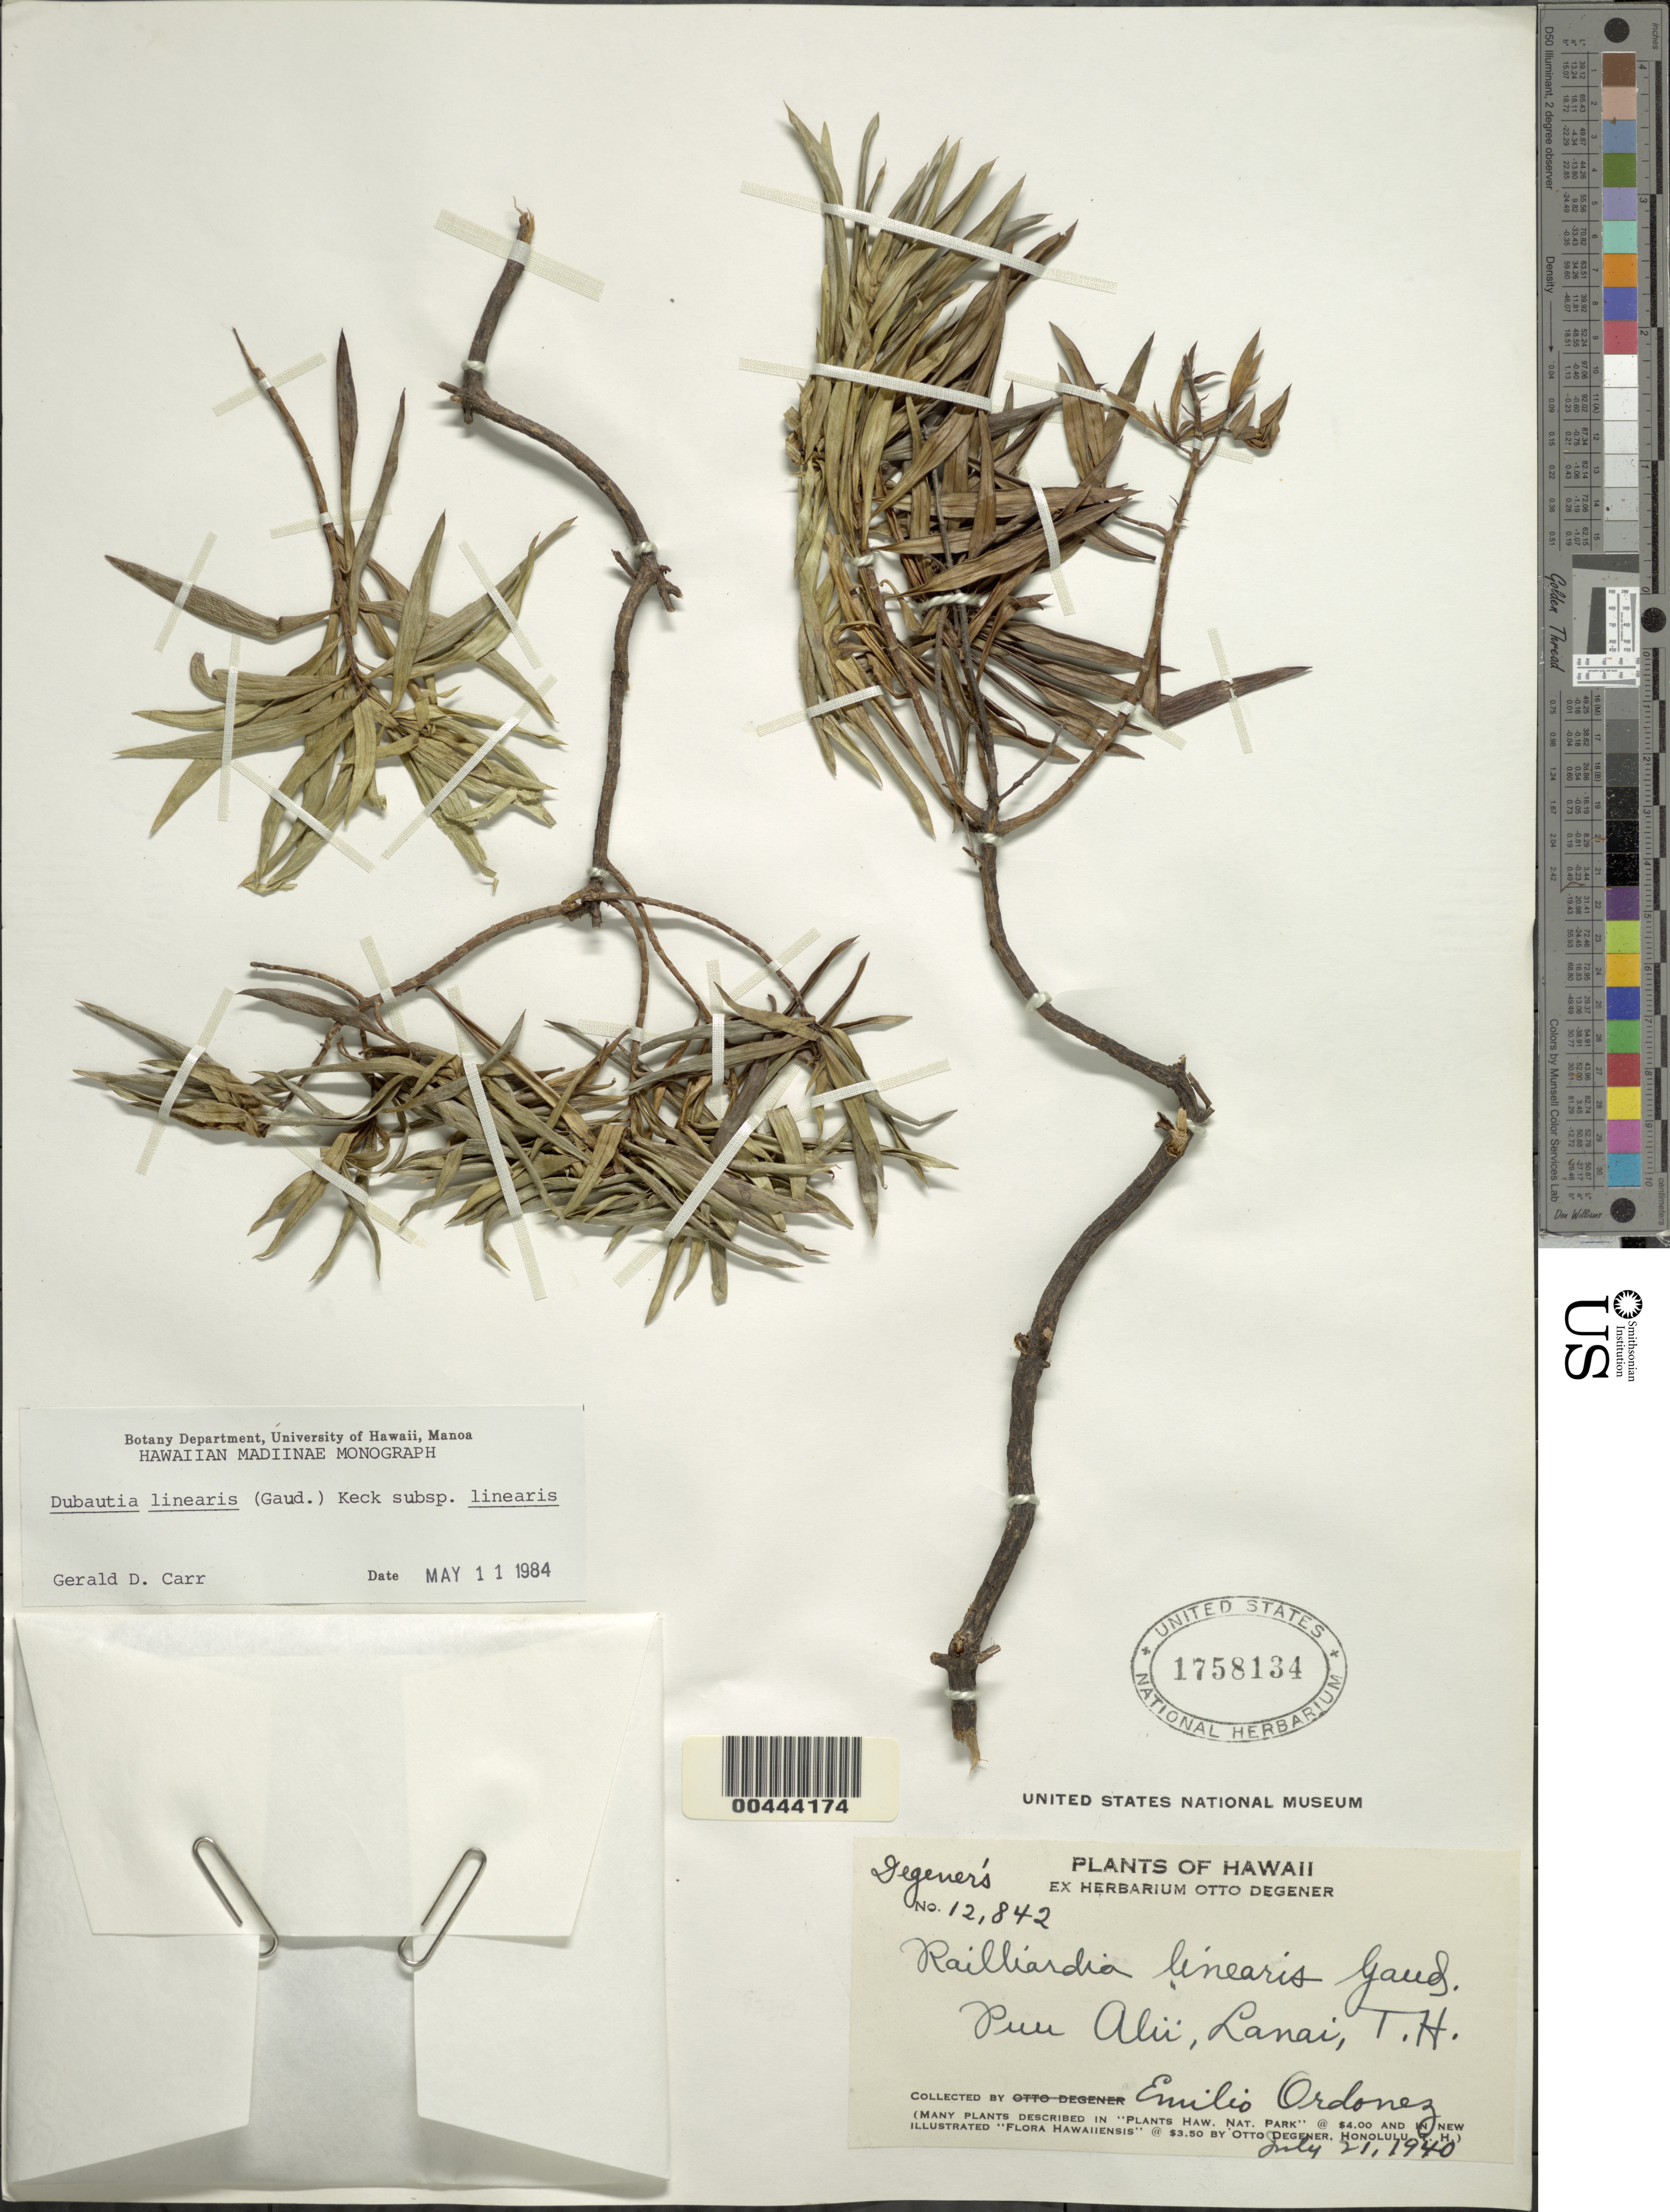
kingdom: Plantae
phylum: Tracheophyta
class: Magnoliopsida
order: Asterales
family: Asteraceae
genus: Dubautia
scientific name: Dubautia linearis subsp. linearis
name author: (Gaudich.) D.D. Keck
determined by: Carr, G. D.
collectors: E. Ordonez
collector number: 12842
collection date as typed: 21 Jul 1940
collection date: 1940-07-21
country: United States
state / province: Hawaii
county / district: Maui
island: Lana'i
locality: Puu Alii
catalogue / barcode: US 1758134